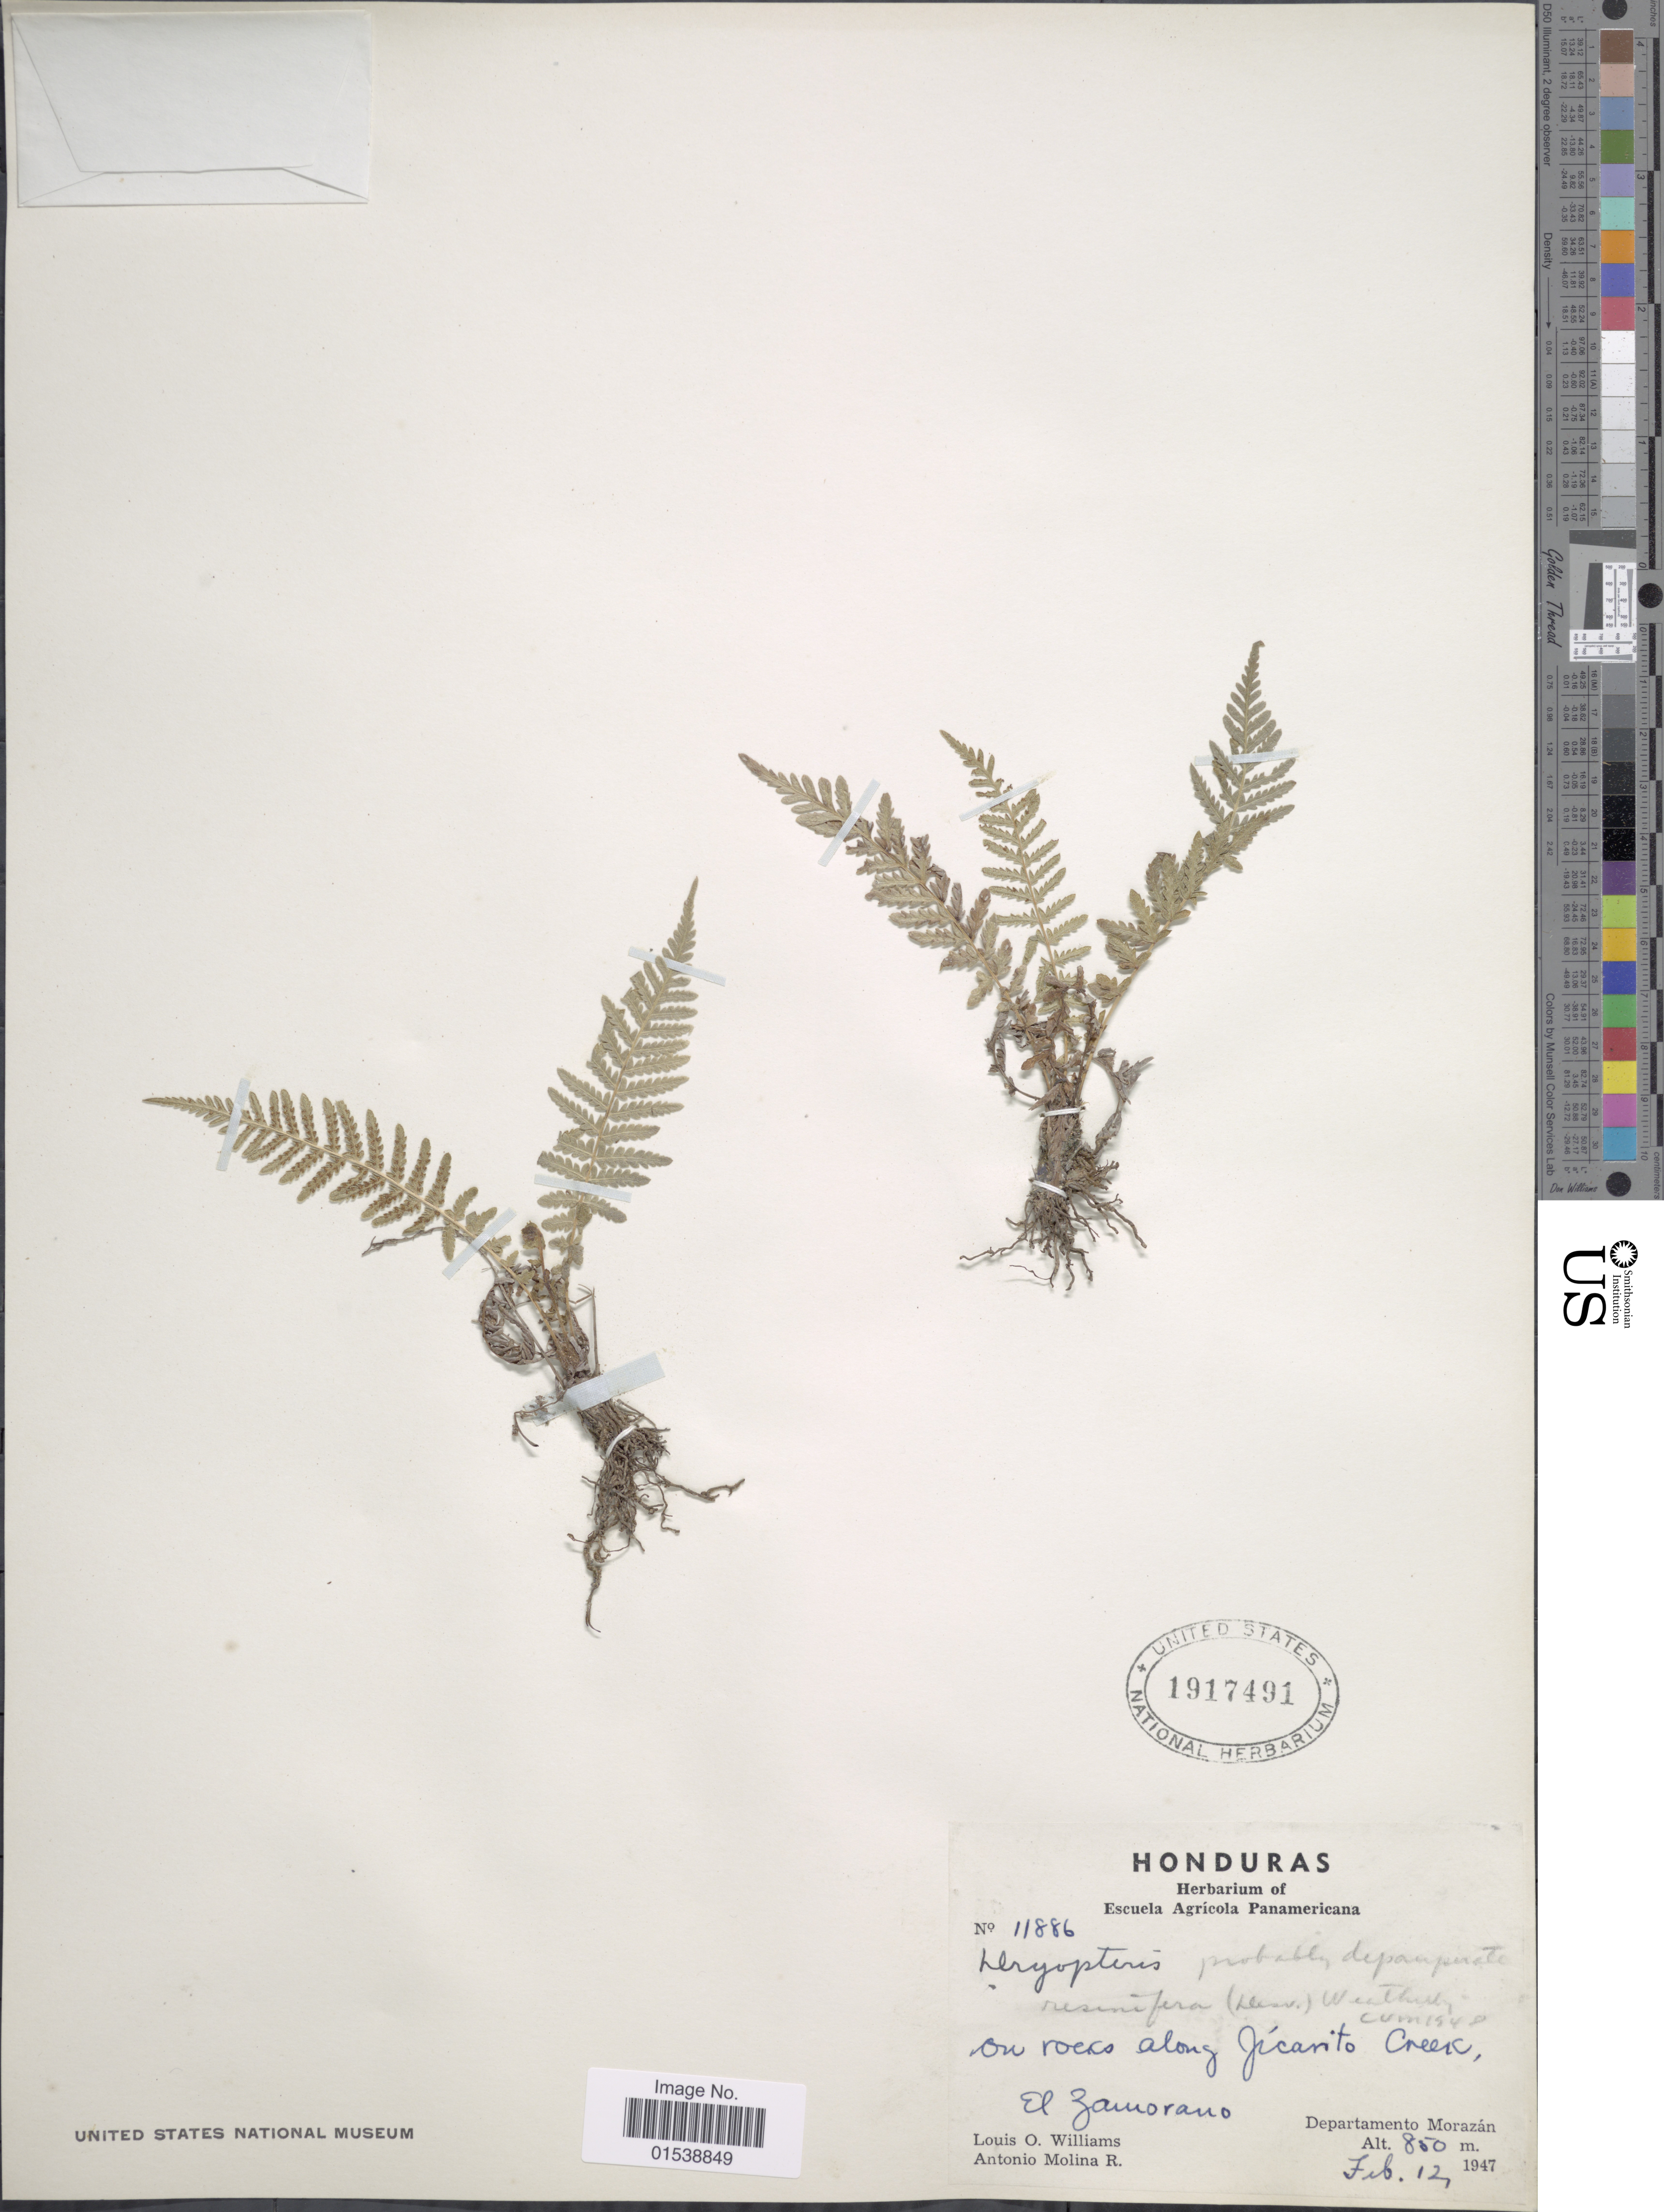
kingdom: Plantae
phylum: Tracheophyta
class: Polypodiopsida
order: Polypodiales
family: Thelypteridaceae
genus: Amauropelta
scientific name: Amauropelta resinifera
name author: (Desv.) Pic. Serm.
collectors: L. O. Williams & A. Molina R.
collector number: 11886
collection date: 1947-02-12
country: El Salvador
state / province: Morazan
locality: On rocks along Jicarito [Jicaro] Creek, El Zamorano [Zamoran], Departamento Morazan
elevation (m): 850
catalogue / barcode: US 1917491